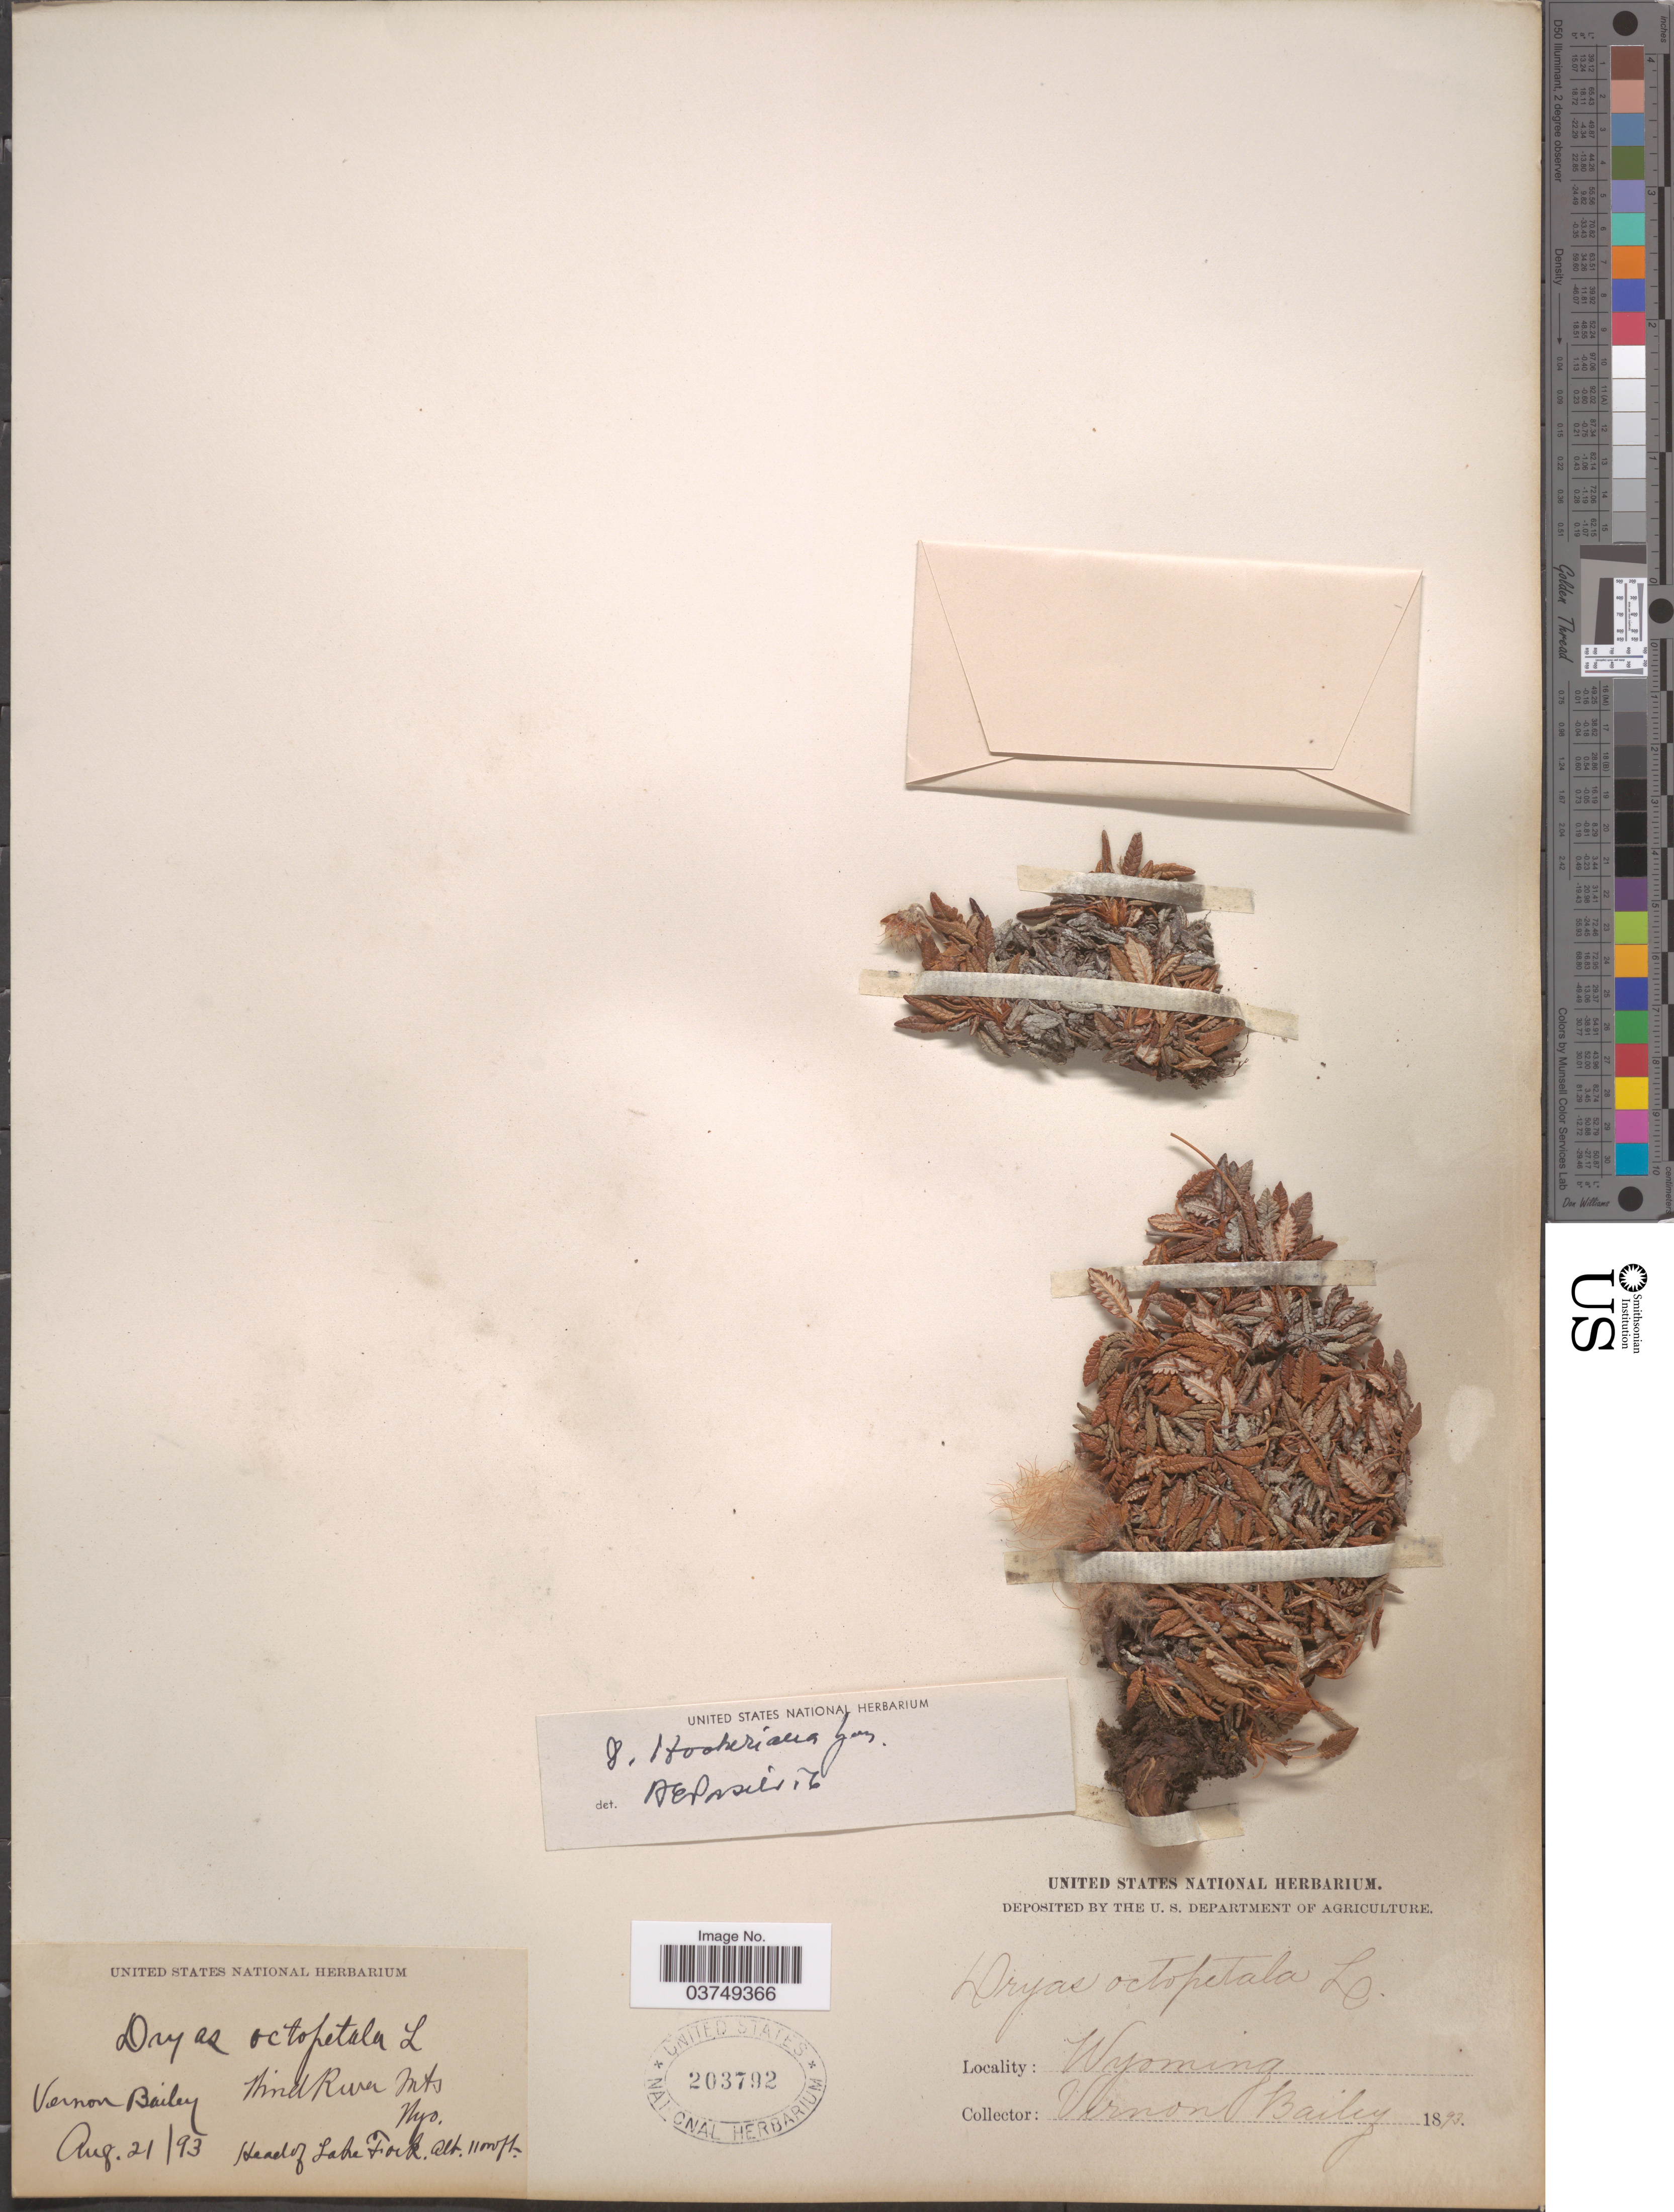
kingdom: Plantae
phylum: Tracheophyta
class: Magnoliopsida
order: Rosales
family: Rosaceae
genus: Dryas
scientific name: Dryas hookeriana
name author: Juz.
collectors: V. O. Bailey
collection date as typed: Transcribed d/m/y: 21/8/93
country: United States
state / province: Wyoming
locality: Third River Mts. Head of Lake Fork.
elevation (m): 3353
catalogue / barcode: US 203792